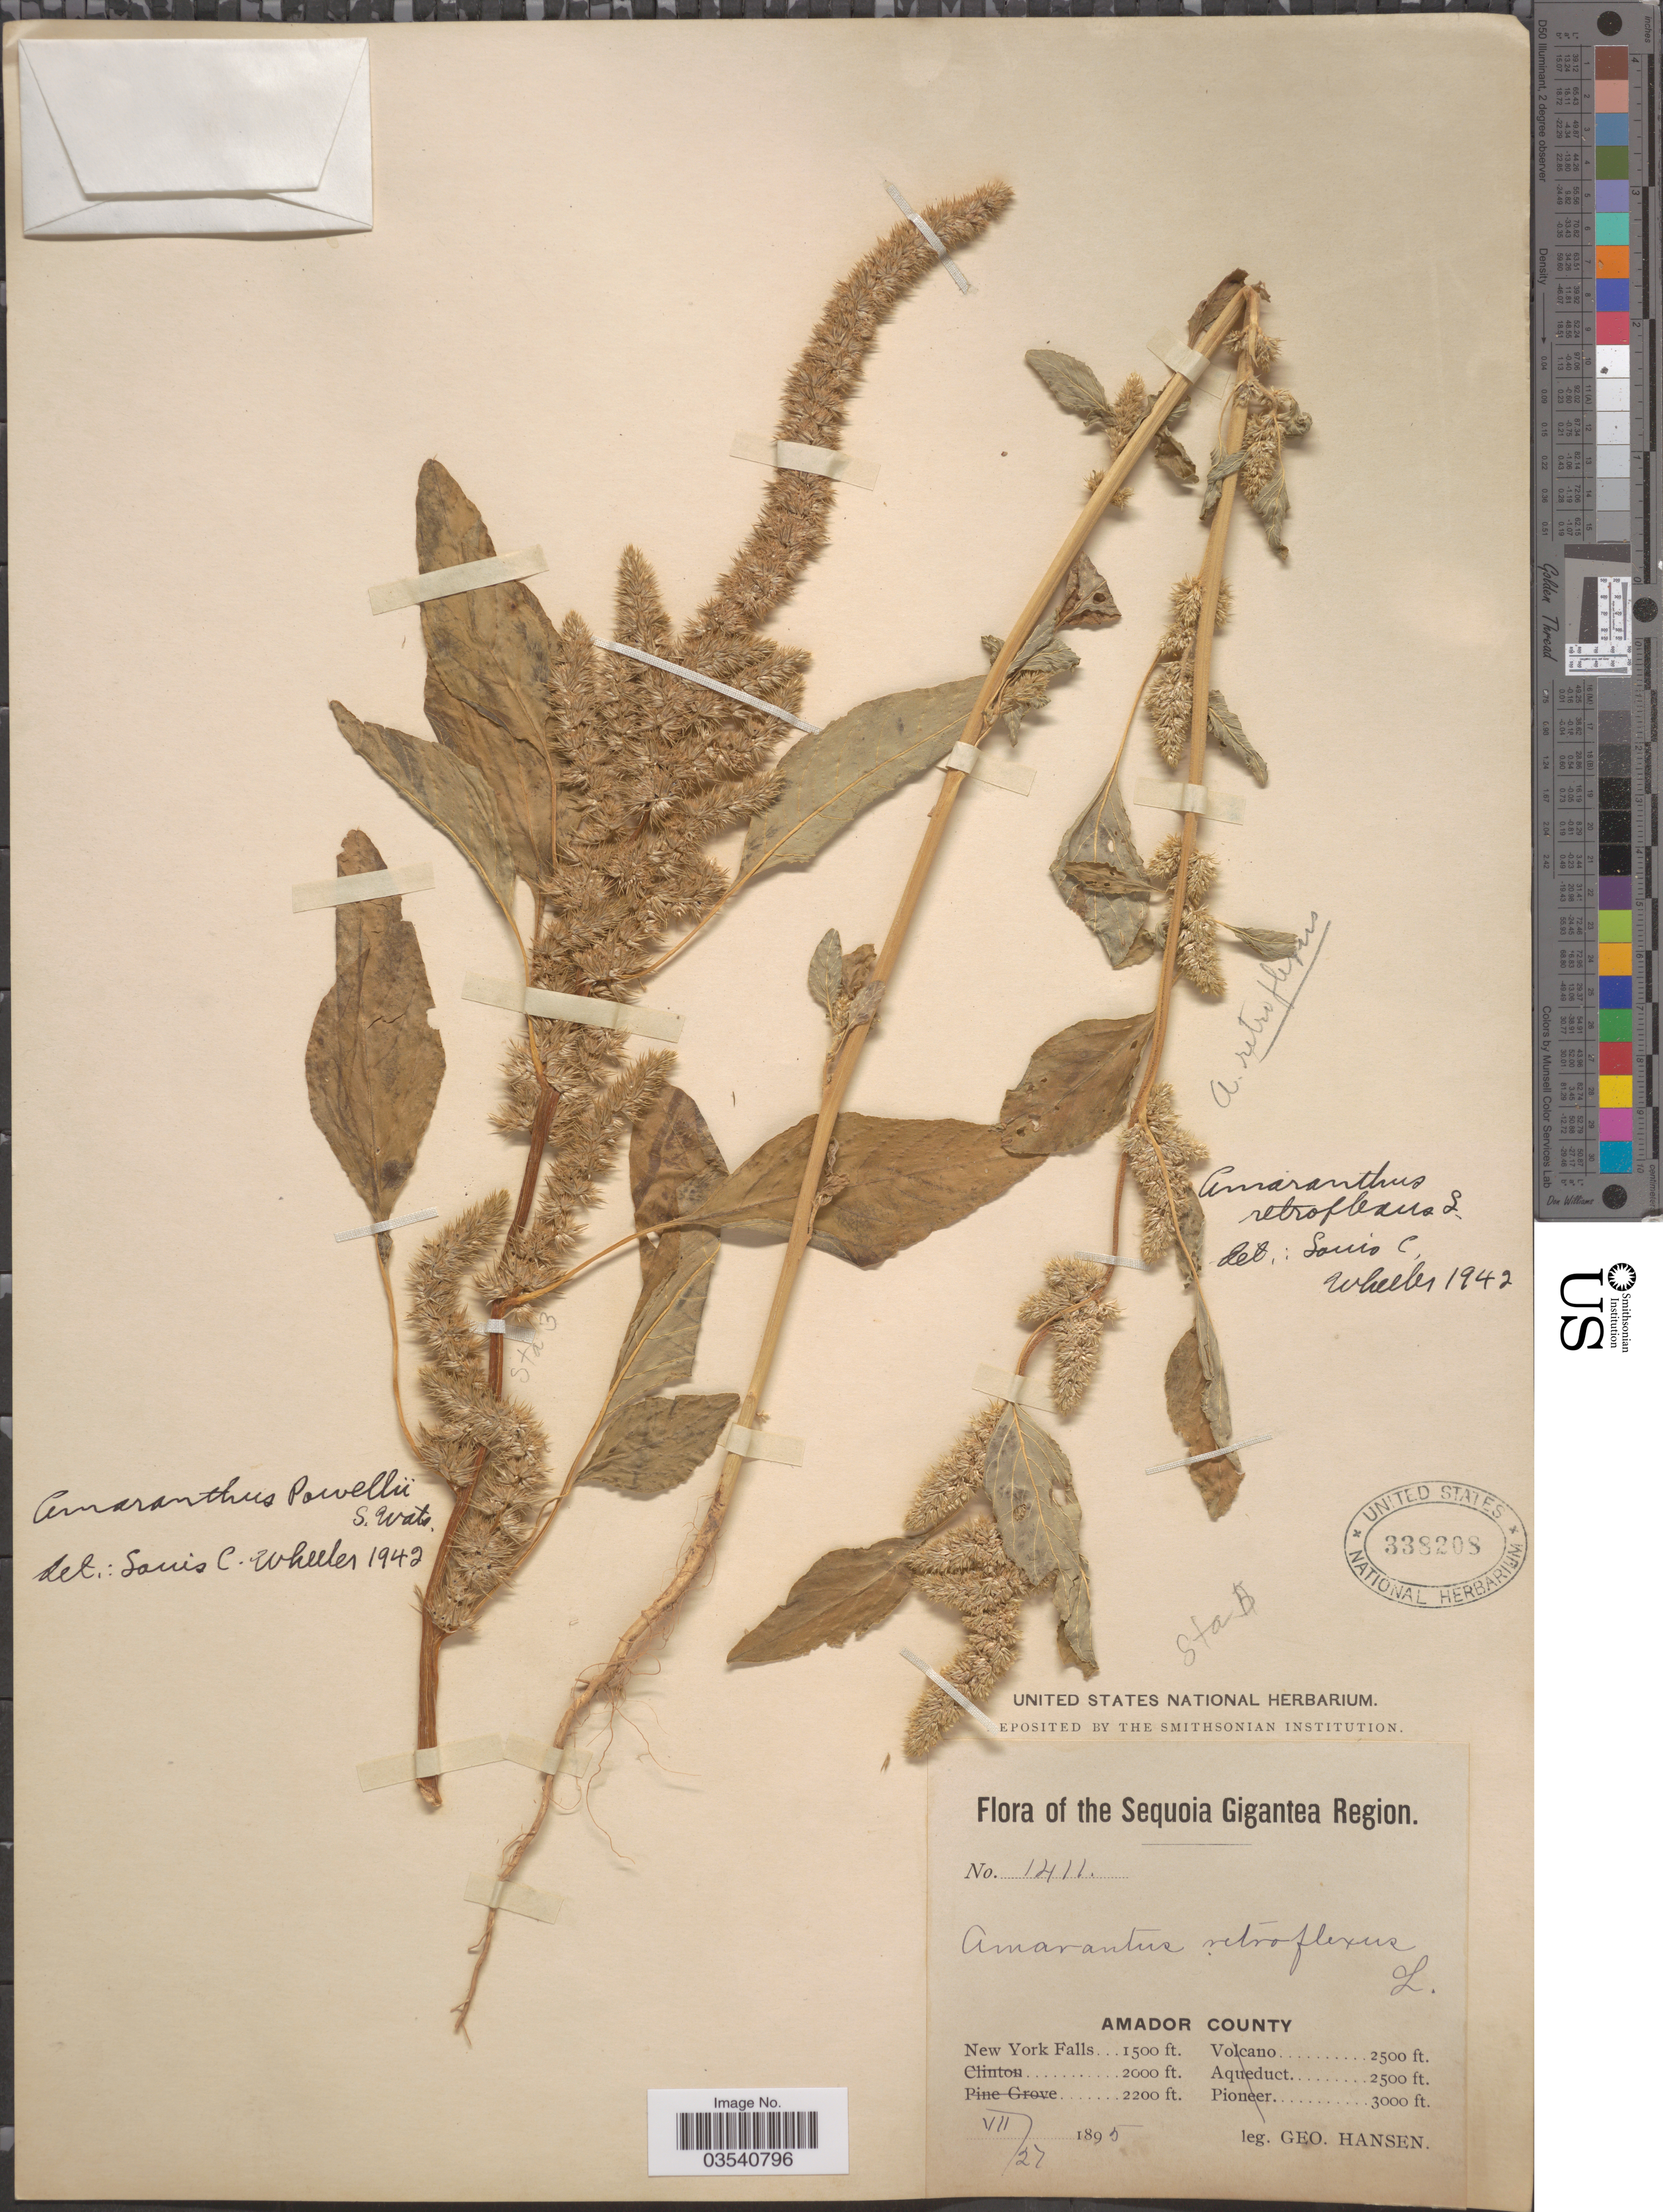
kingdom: Plantae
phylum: Tracheophyta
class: Magnoliopsida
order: Caryophyllales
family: Amaranthaceae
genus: Amaranthus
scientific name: Amaranthus powellii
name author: S. Watson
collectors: G. Hansen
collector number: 1411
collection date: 1895-07-27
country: United States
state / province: California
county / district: Amador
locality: Sequoia Gigantea Region. Amador County. New York Falls.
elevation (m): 457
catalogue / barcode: US 338208